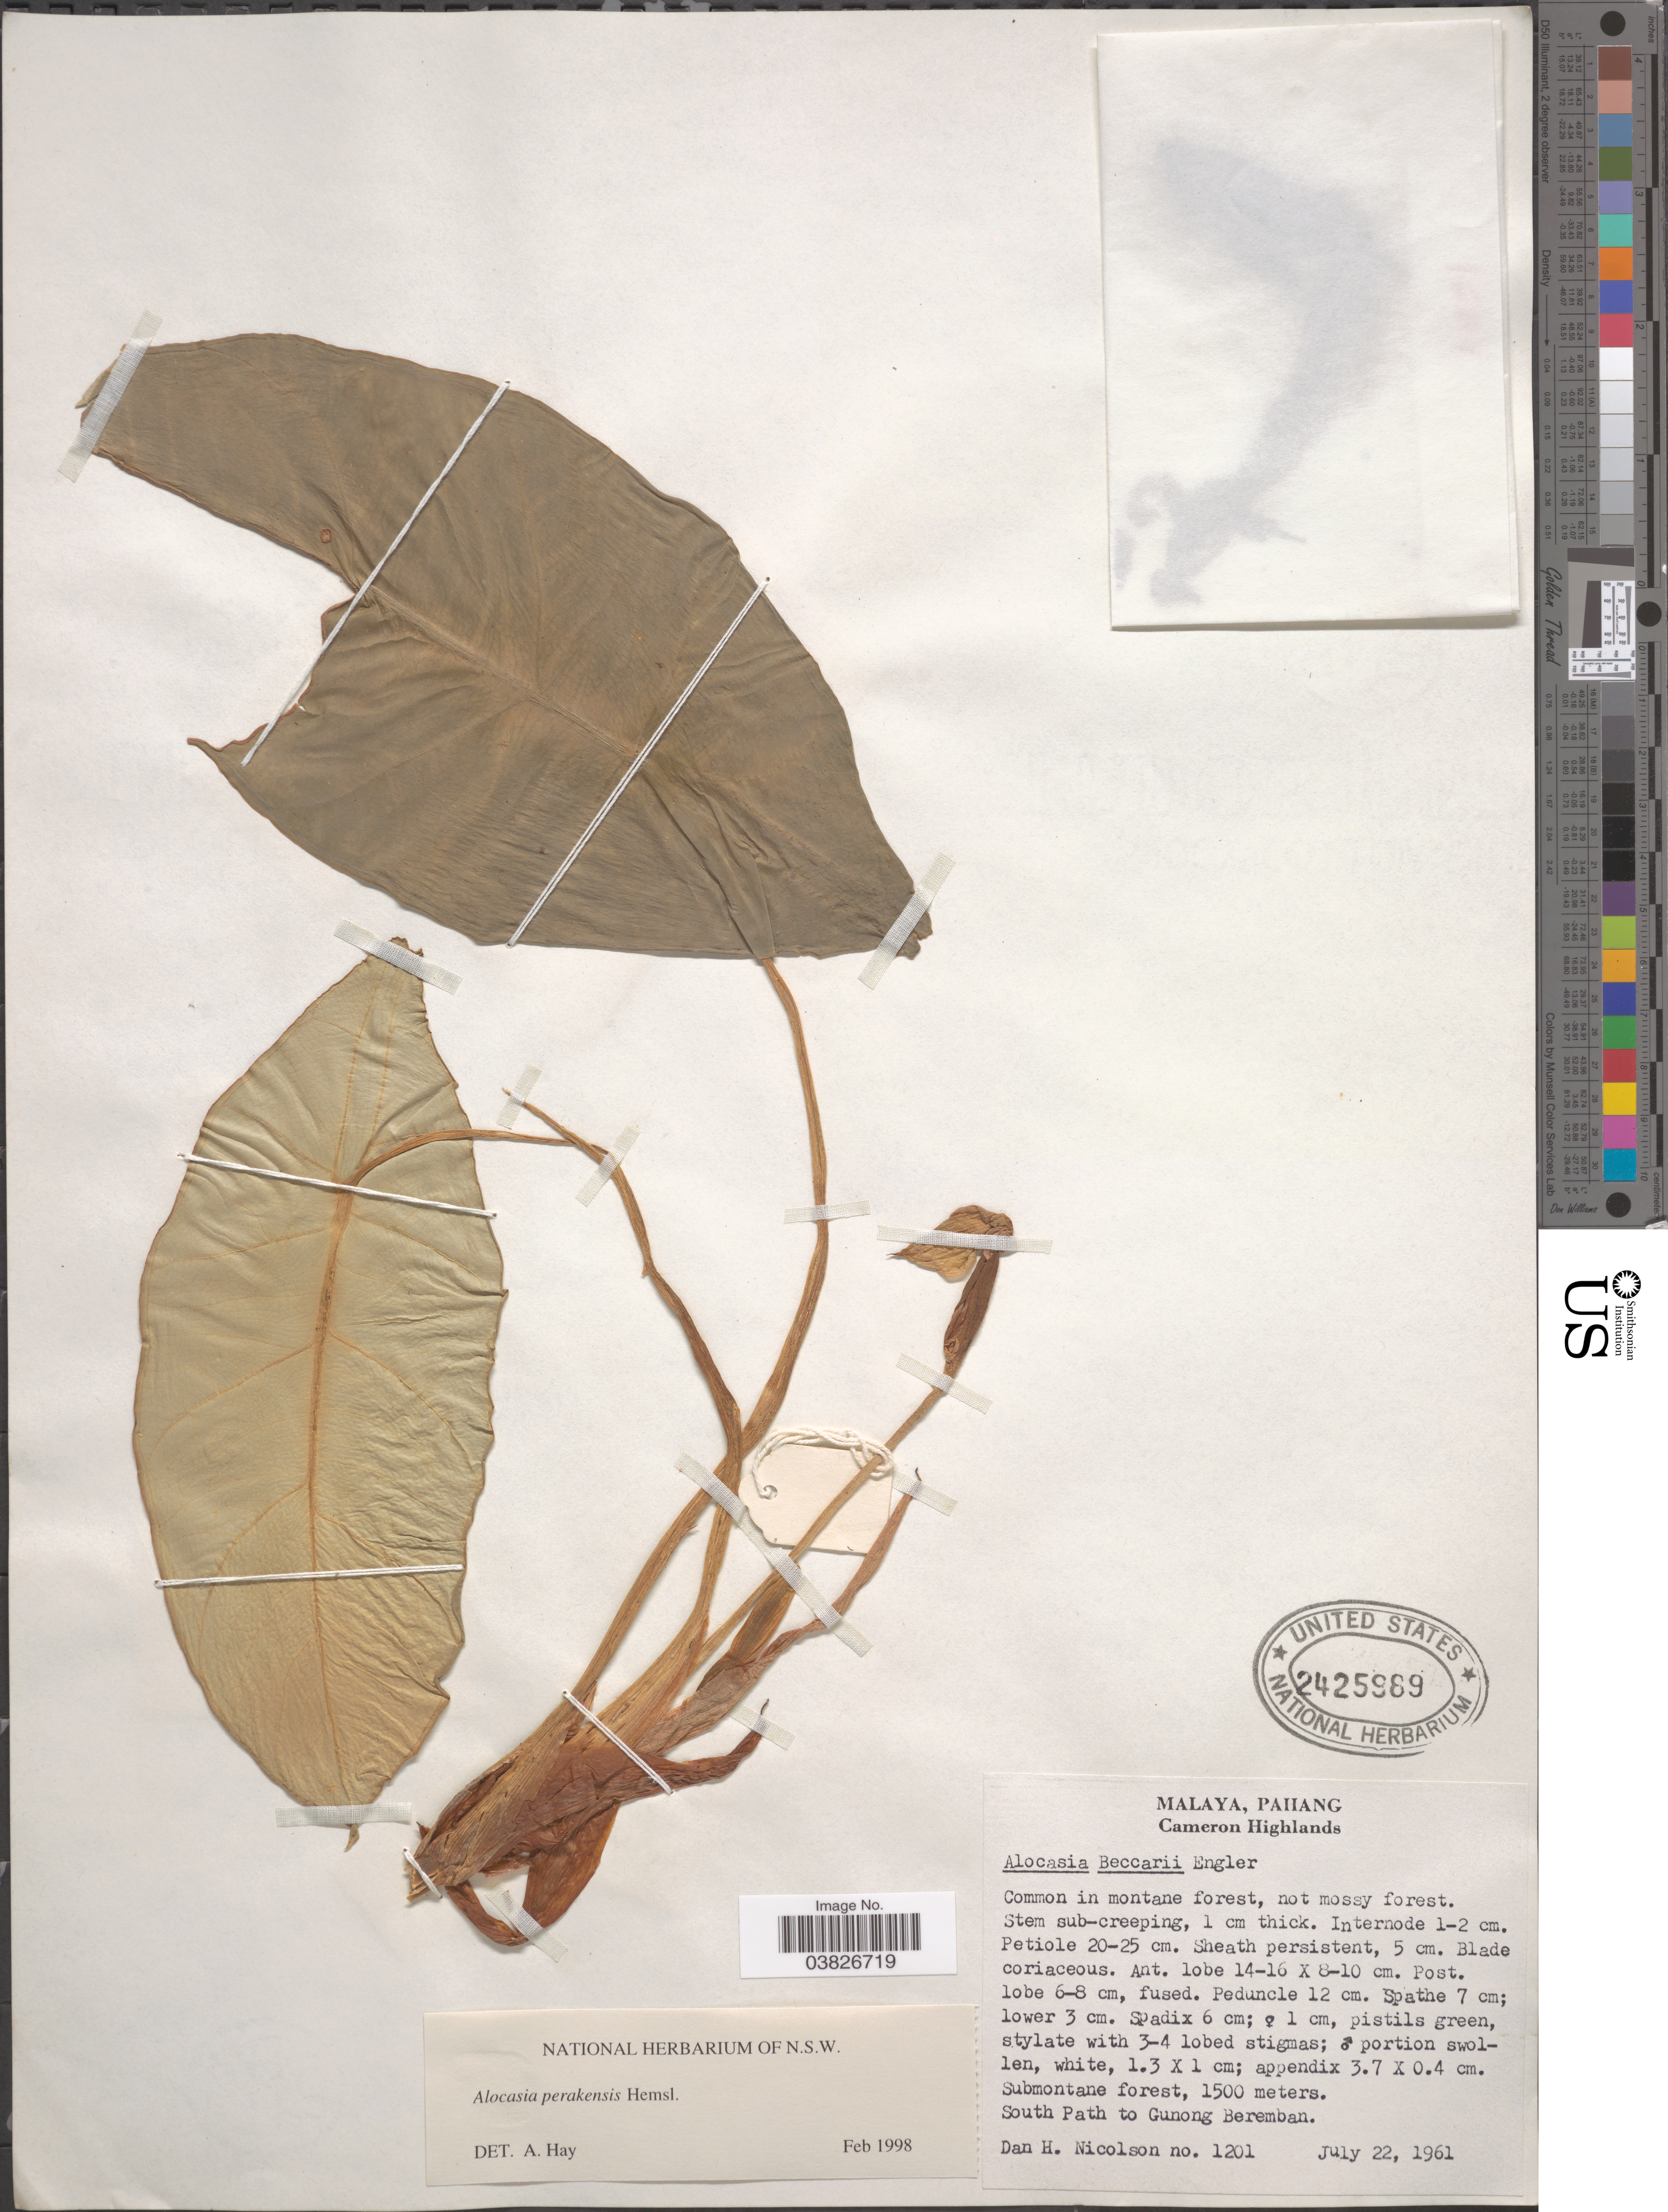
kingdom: Plantae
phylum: Tracheophyta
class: Liliopsida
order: Alismatales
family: Araceae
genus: Alocasia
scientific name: Alocasia perakensis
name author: Hemsl.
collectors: D. H. Nicolson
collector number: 1201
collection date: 1961-07-22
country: Malaysia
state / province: Pahang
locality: Malaya. Cameron Highlands. South Path to Gunong Beremban.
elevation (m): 1500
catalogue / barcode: US 2425989